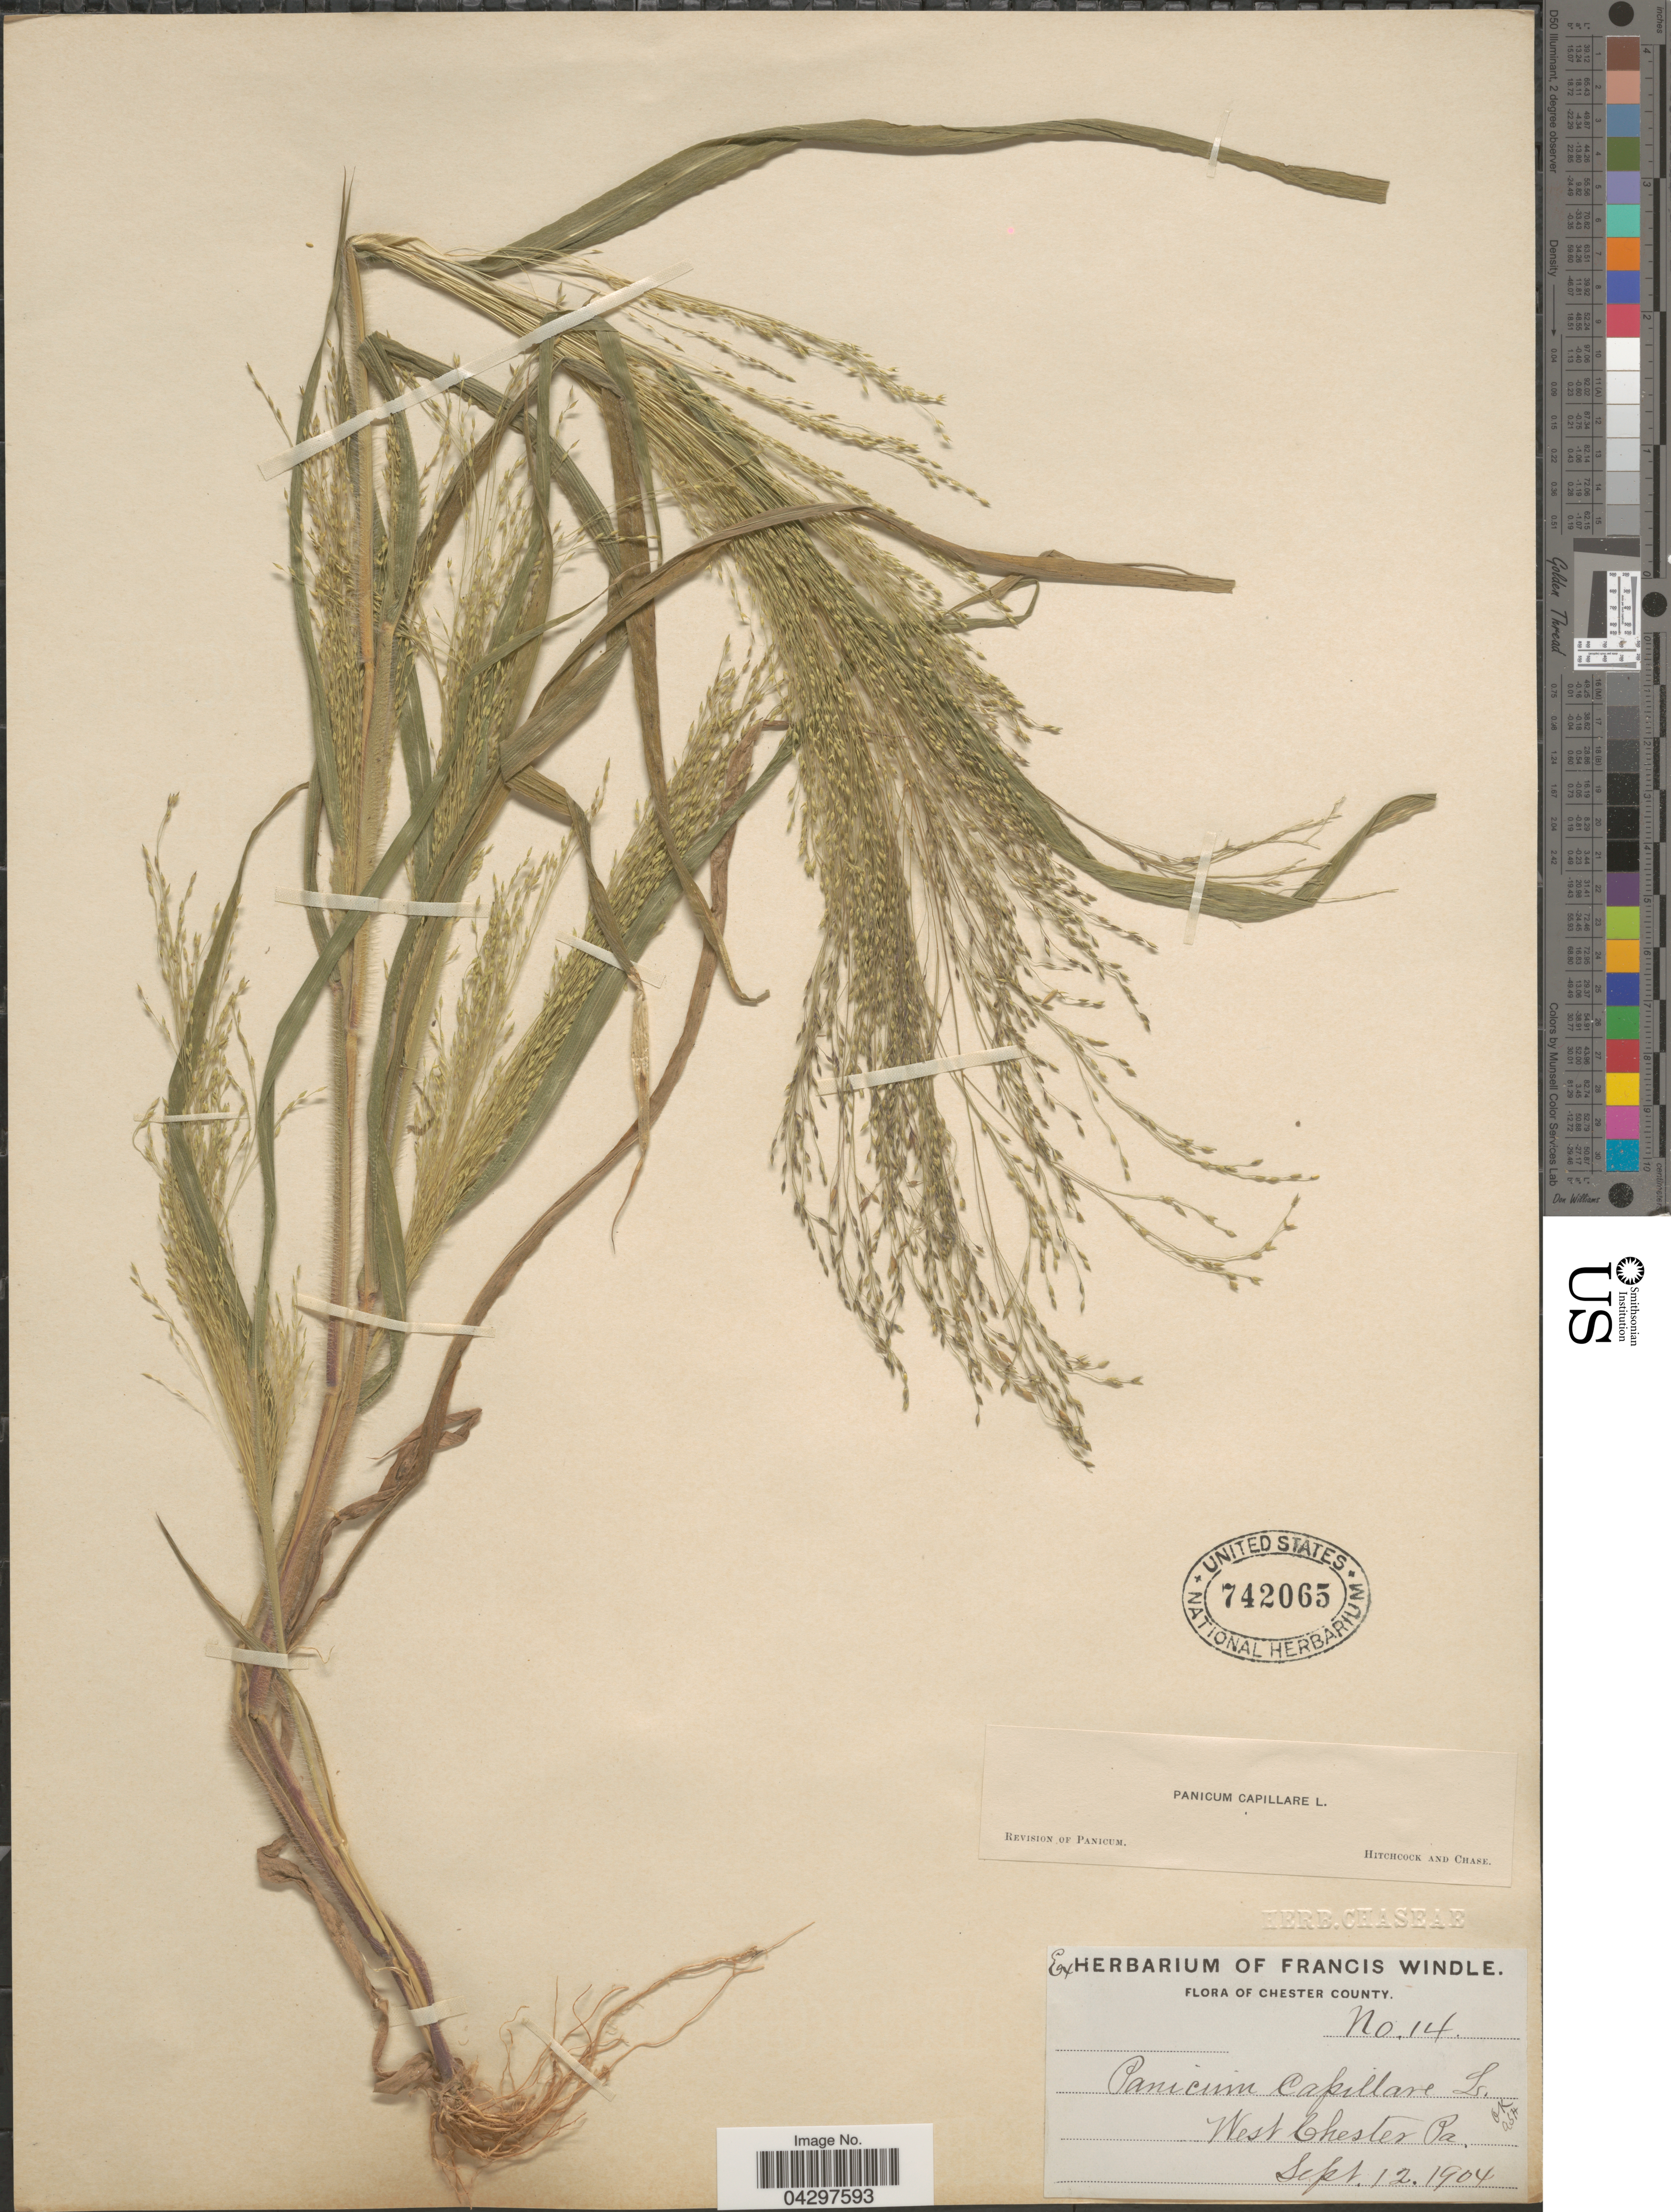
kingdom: Plantae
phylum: Tracheophyta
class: Liliopsida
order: Poales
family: Poaceae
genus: Panicum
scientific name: Panicum capillare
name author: L.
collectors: ex herb. F. Windle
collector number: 14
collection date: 1904-09-12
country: United States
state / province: Pennsylvania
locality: Chester County. West Chester.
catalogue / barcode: US 742065